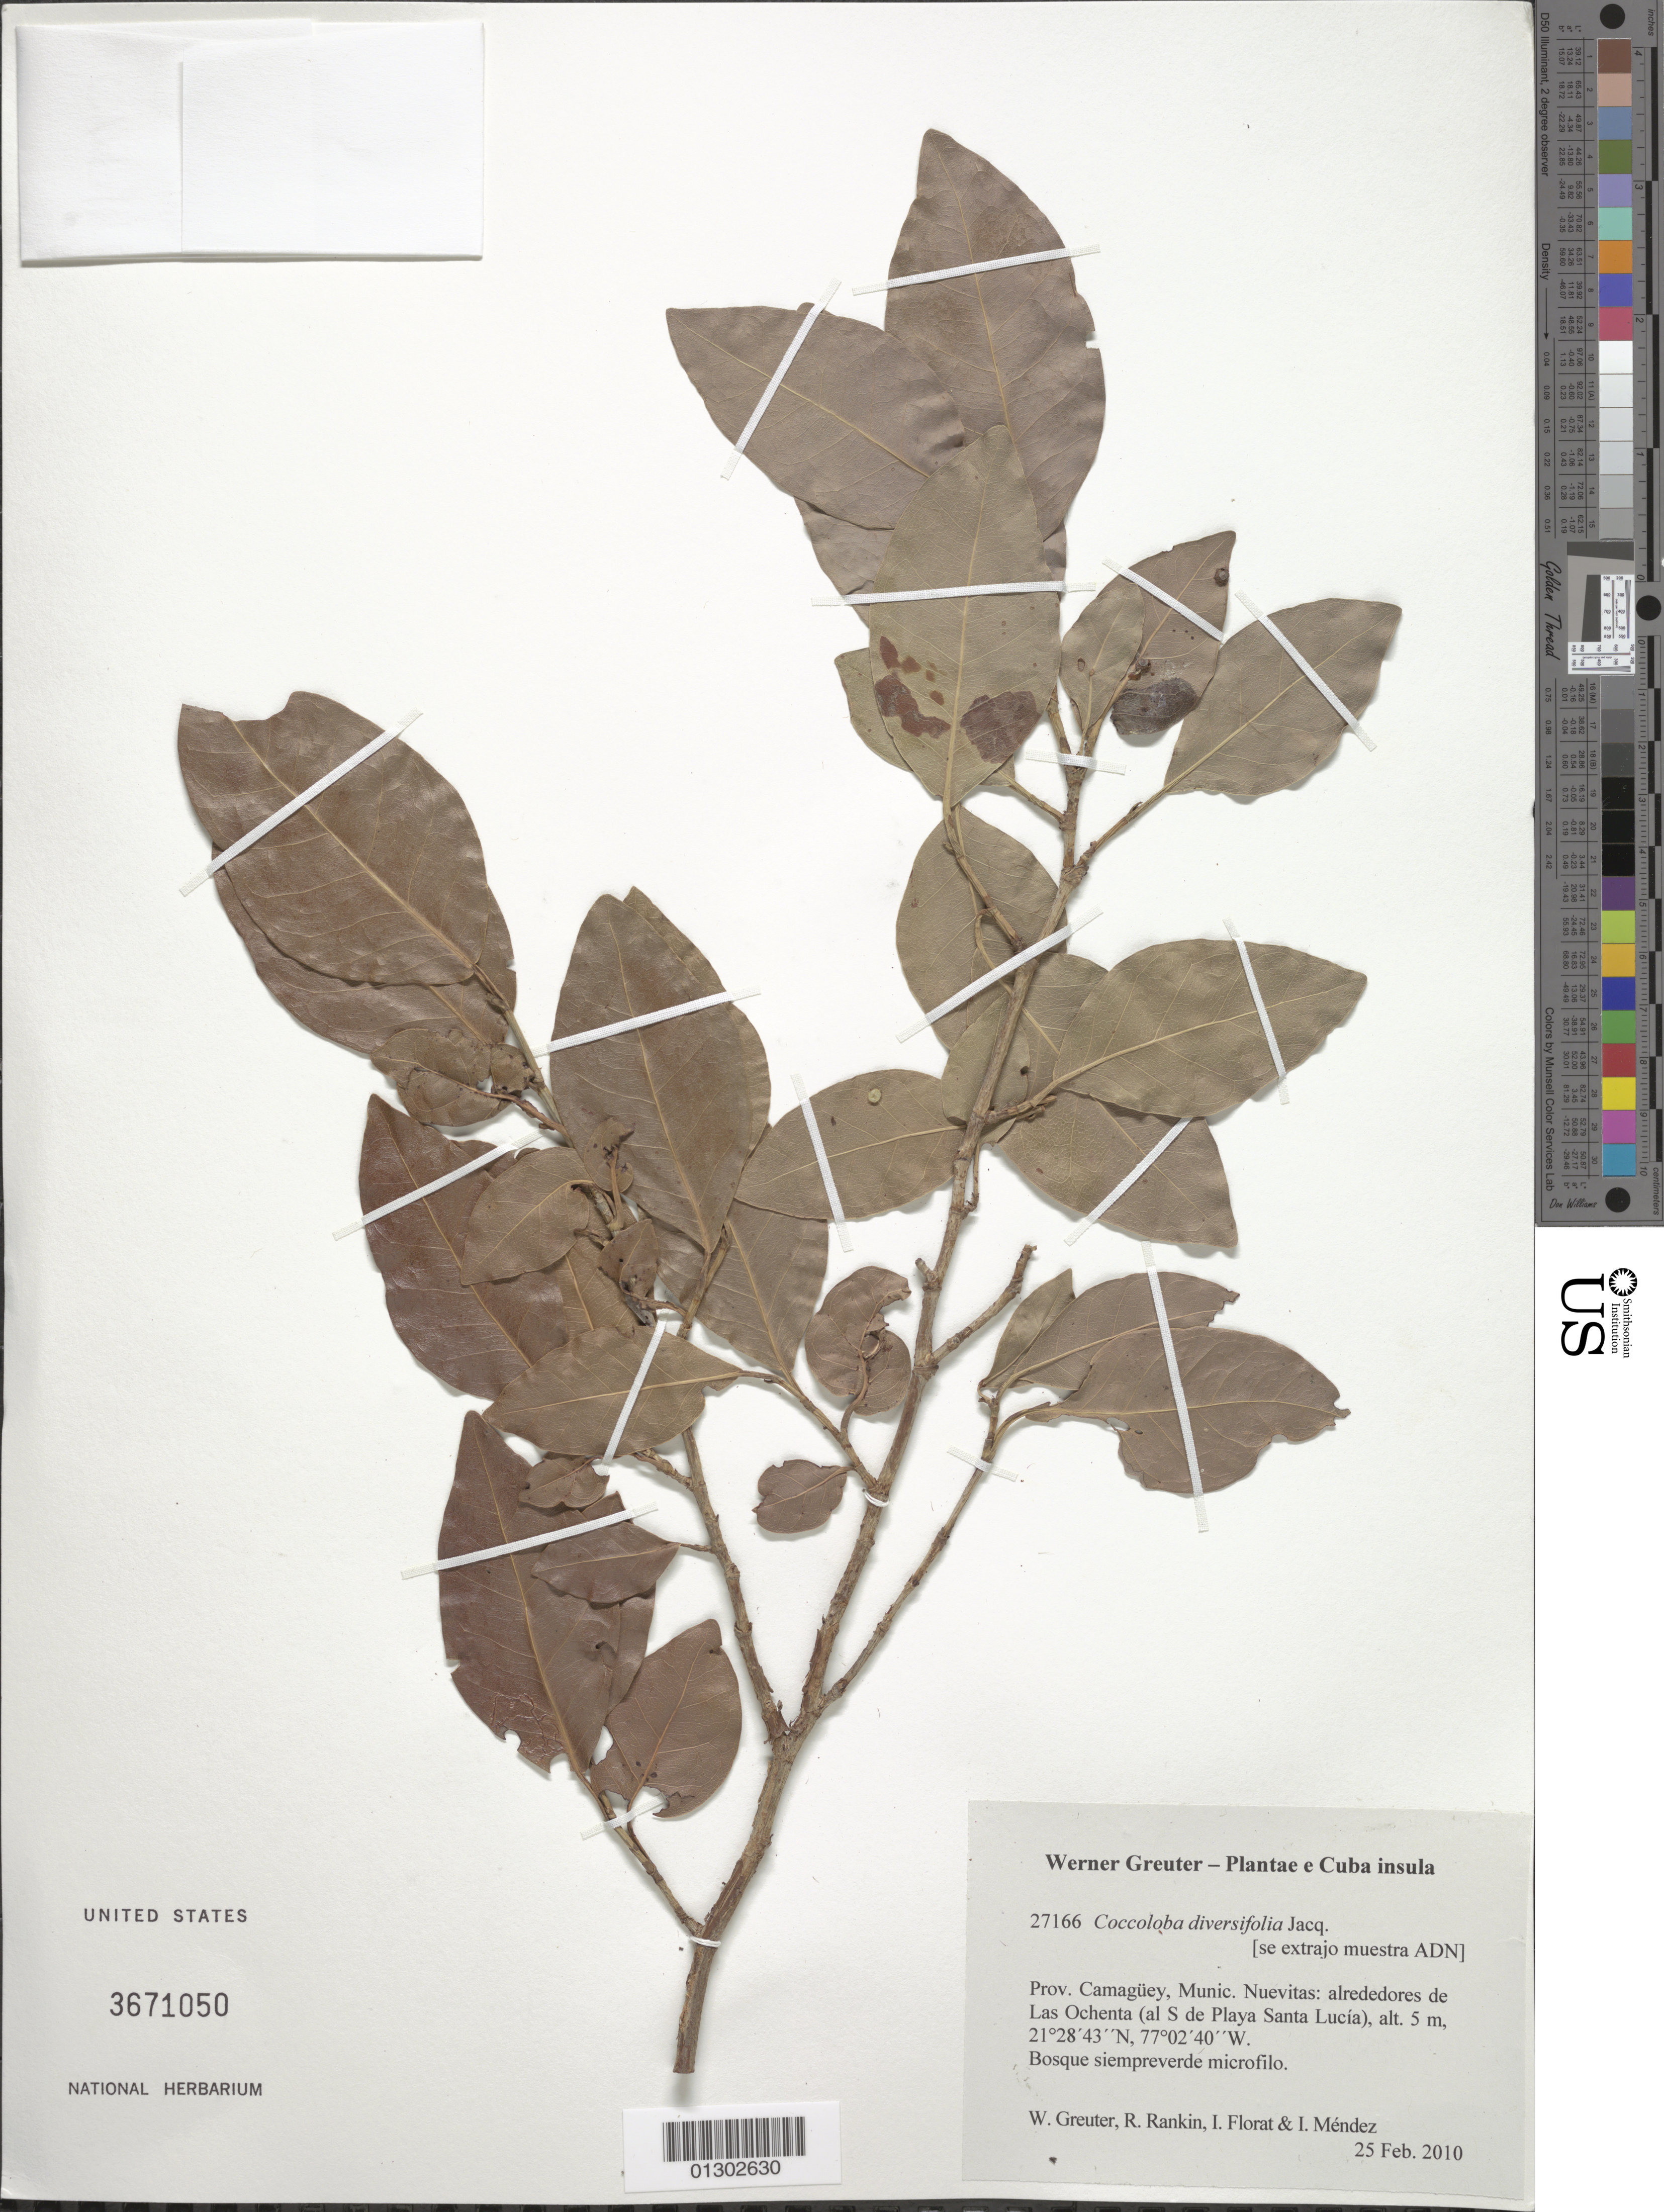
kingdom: Plantae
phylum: Tracheophyta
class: Magnoliopsida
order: Caryophyllales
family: Polygonaceae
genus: Coccoloba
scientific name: Coccoloba diversifolia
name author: Jacq.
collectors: W. R. Greuter, R. Rankin Rodriguez, I. Florat & I. Méndez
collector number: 27166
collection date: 2010-02-25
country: Cuba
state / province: Camagüey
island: Cuba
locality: Munic. Nuevitas: alrededores de Las Ochenta (al S de Playa Santa Lucía).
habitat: Bosque siempreverde microfilo.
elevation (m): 5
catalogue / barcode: US 3671050